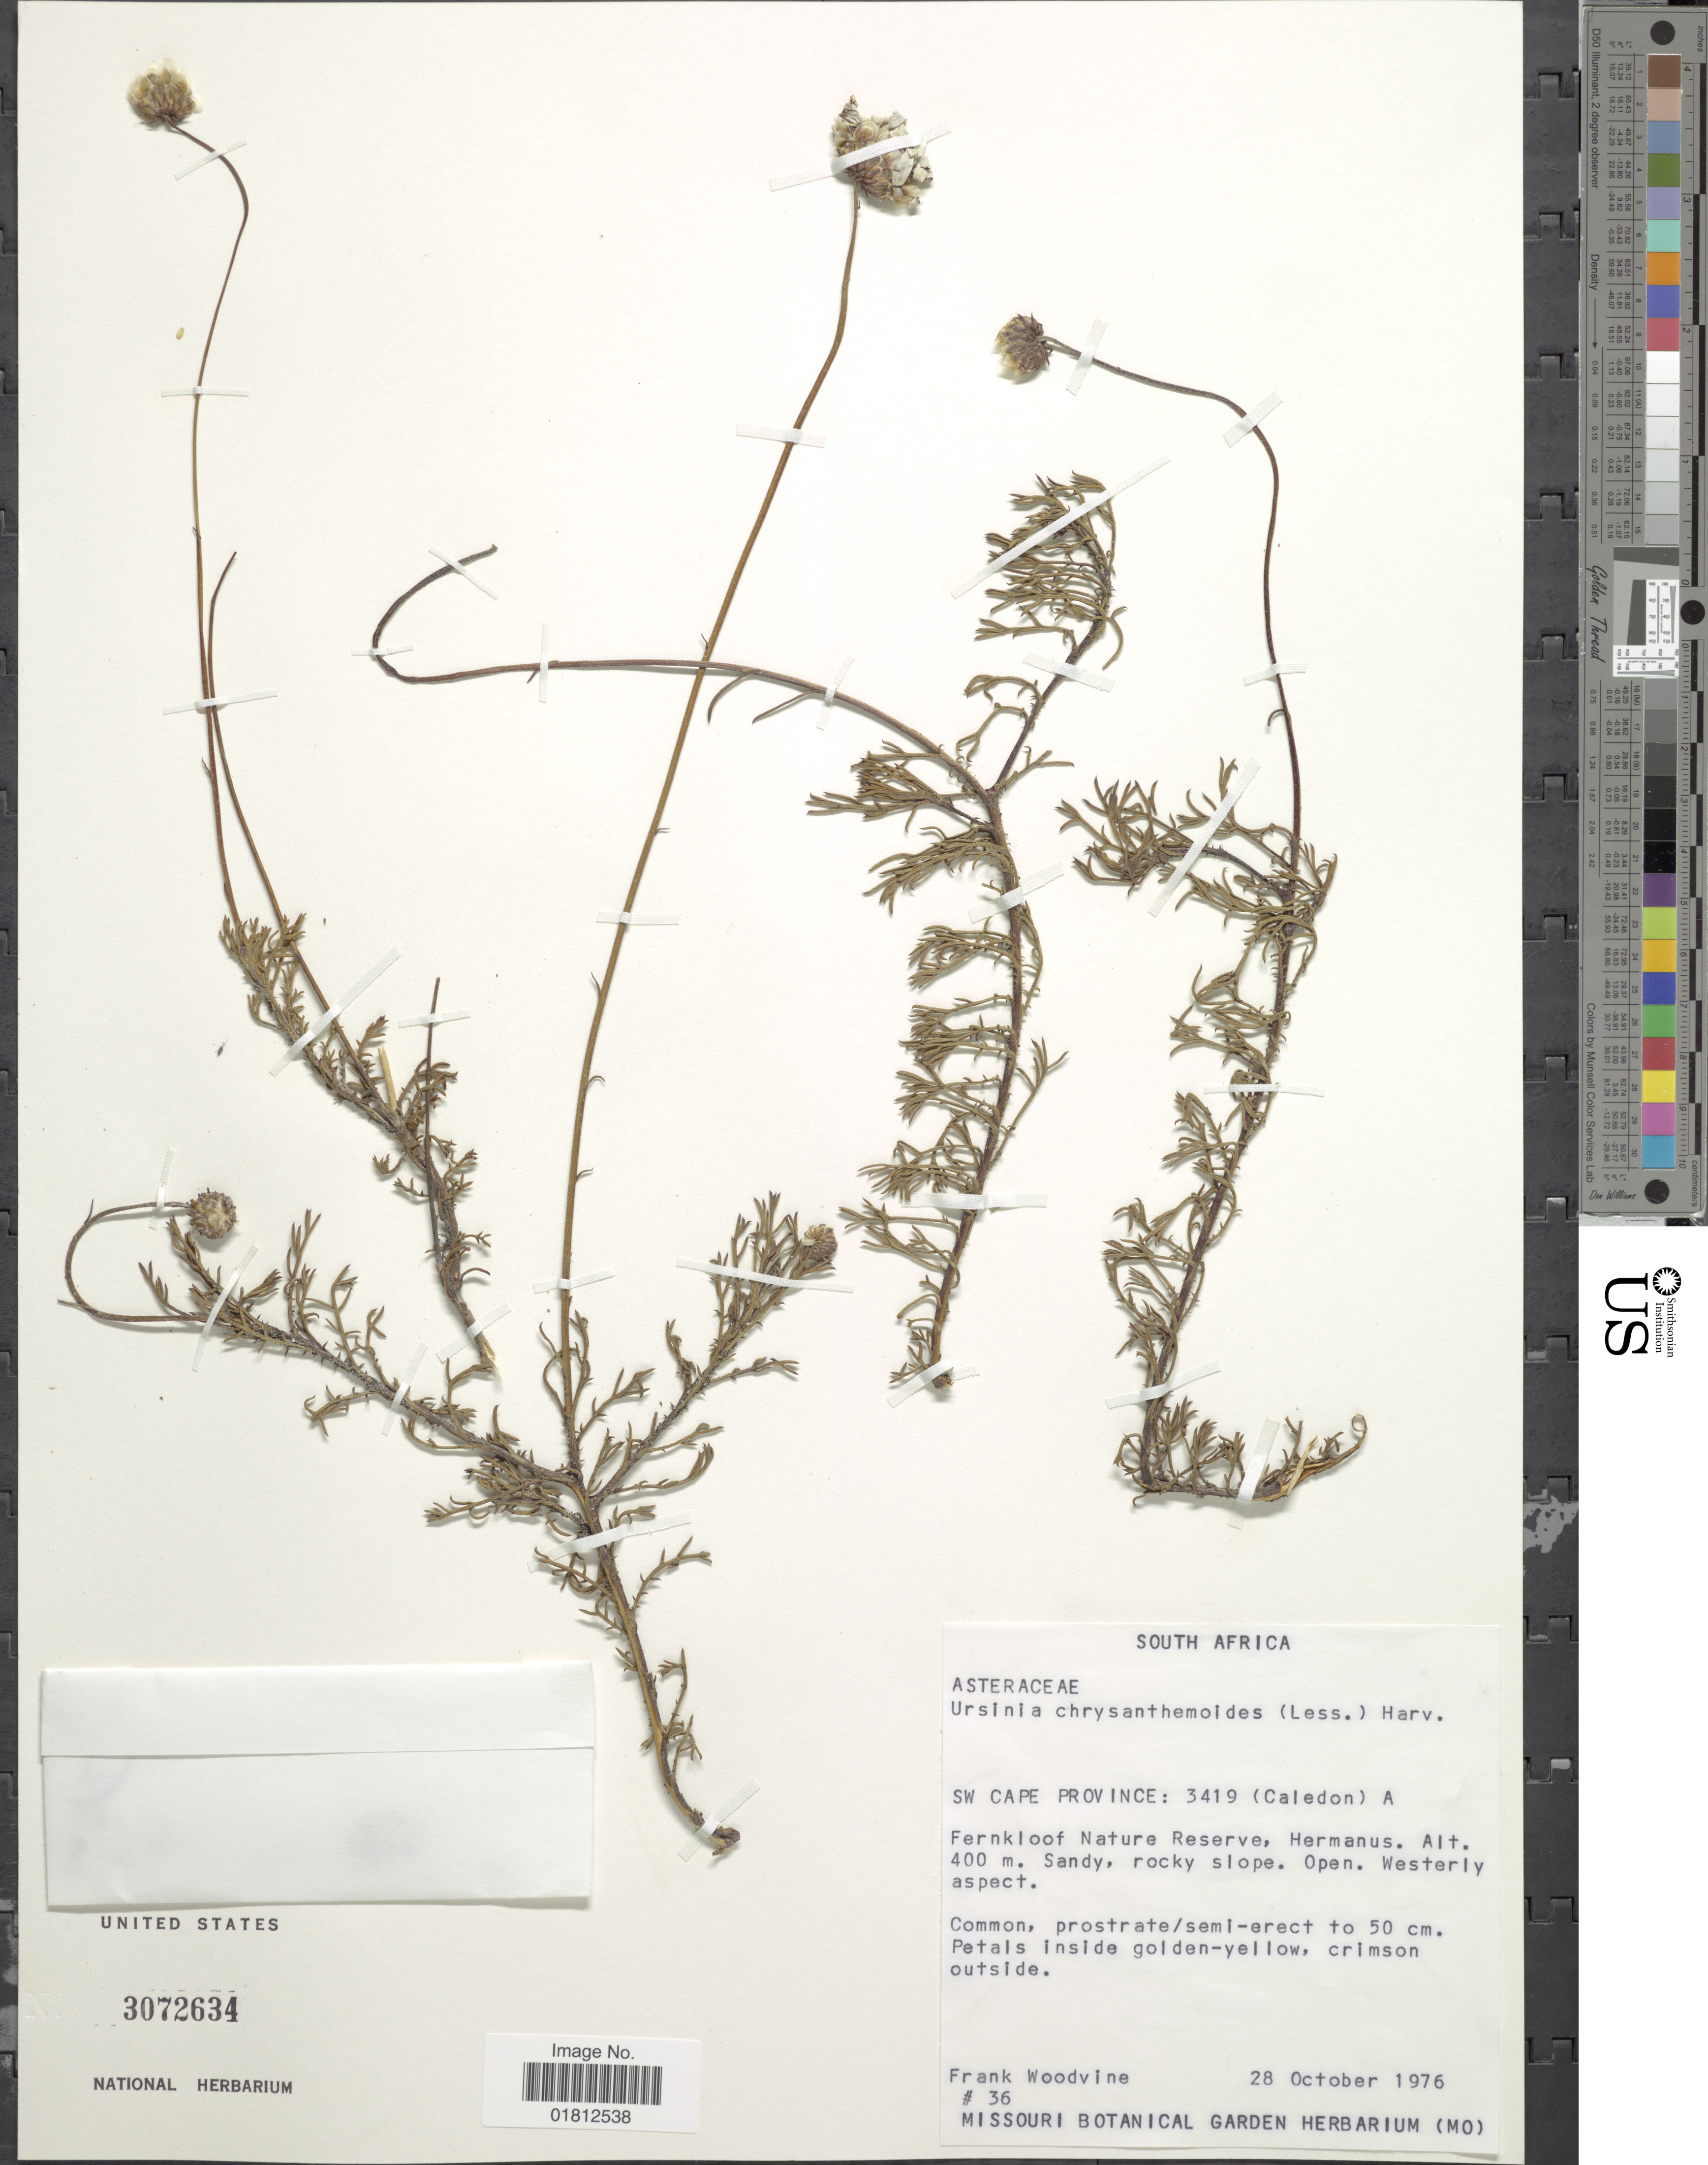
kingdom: Plantae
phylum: Tracheophyta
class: Magnoliopsida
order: Asterales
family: Asteraceae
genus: Ursinia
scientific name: Ursinia chrysanthemoides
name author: (Less.) Harv.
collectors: F. Woodvine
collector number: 36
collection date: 1976-10-28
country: South Africa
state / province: Western Cape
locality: Sw Cape Province: 3419 (Caledon) A Fernkoof Nature Reserve, sandy, rocky slope, open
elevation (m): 400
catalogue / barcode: US 3072634